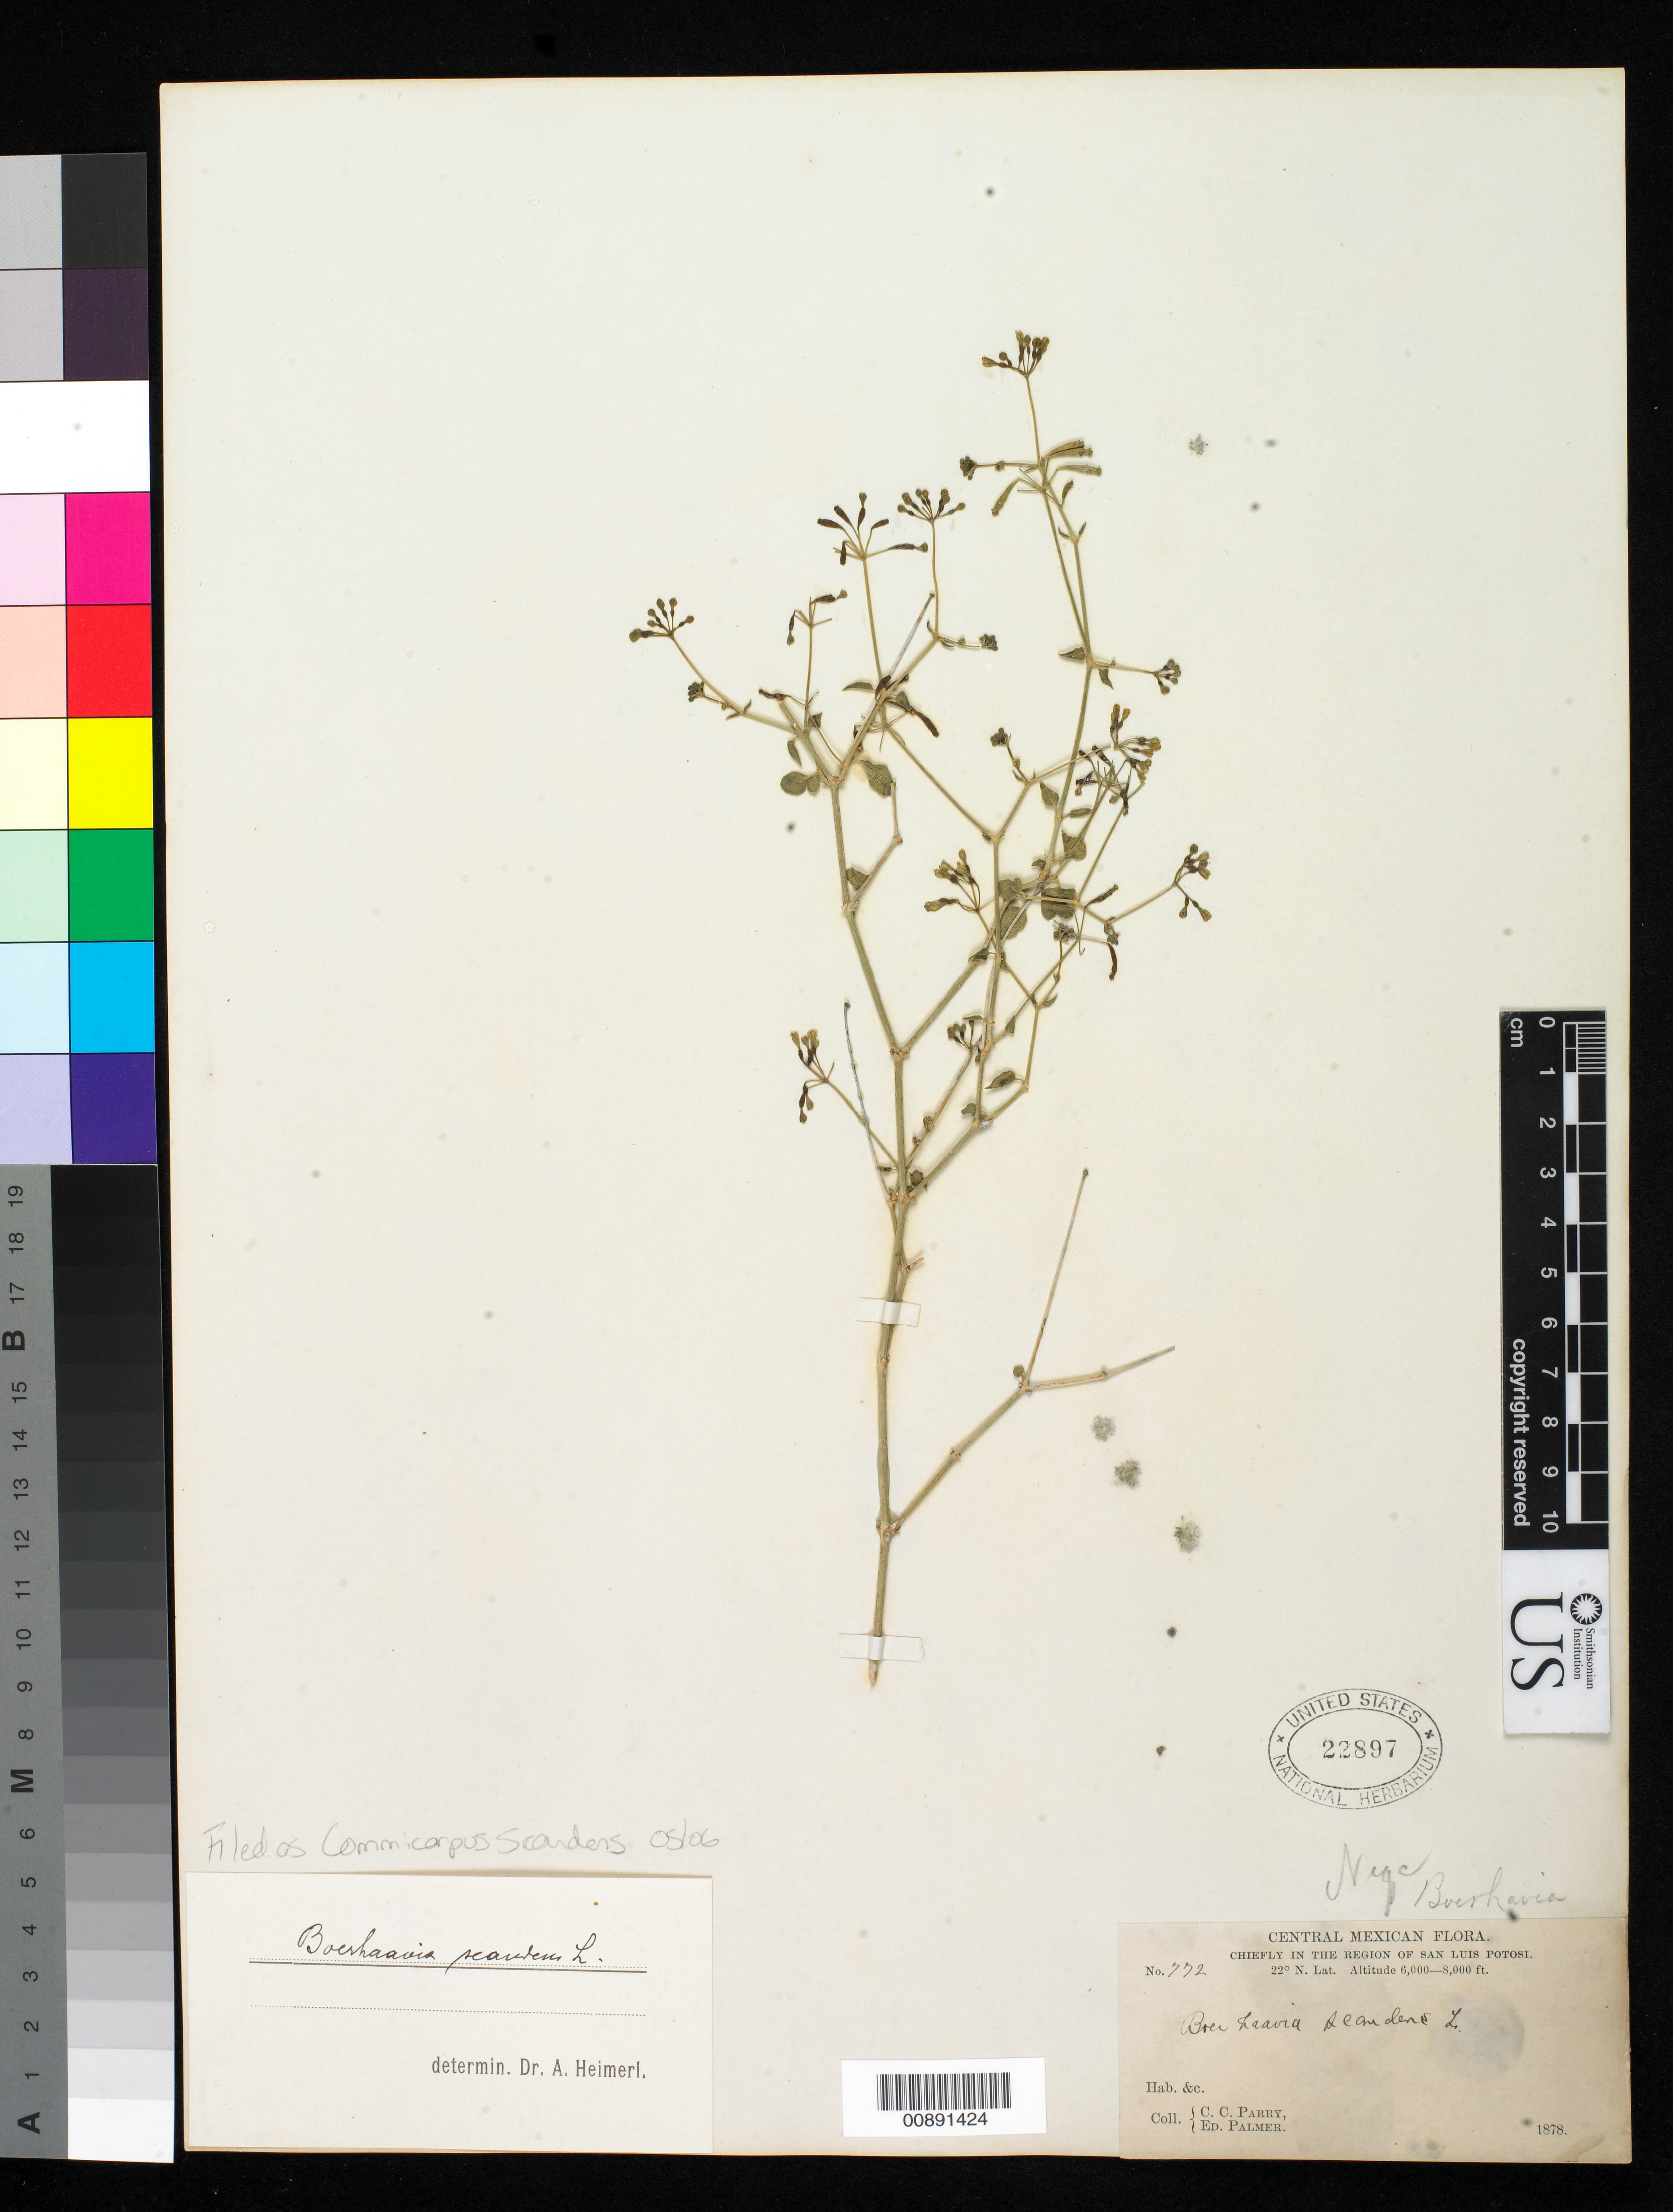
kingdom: Plantae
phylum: Tracheophyta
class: Magnoliopsida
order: Caryophyllales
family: Nyctaginaceae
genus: Commicarpus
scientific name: Commicarpus scandens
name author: (L.) Standl.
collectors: C. C. Parry & E. Palmer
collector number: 772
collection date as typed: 1878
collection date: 1878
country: Mexico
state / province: San Luis Potosí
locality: Chiefly in the region of San Luis Potosí.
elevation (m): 1829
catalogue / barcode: US 22897